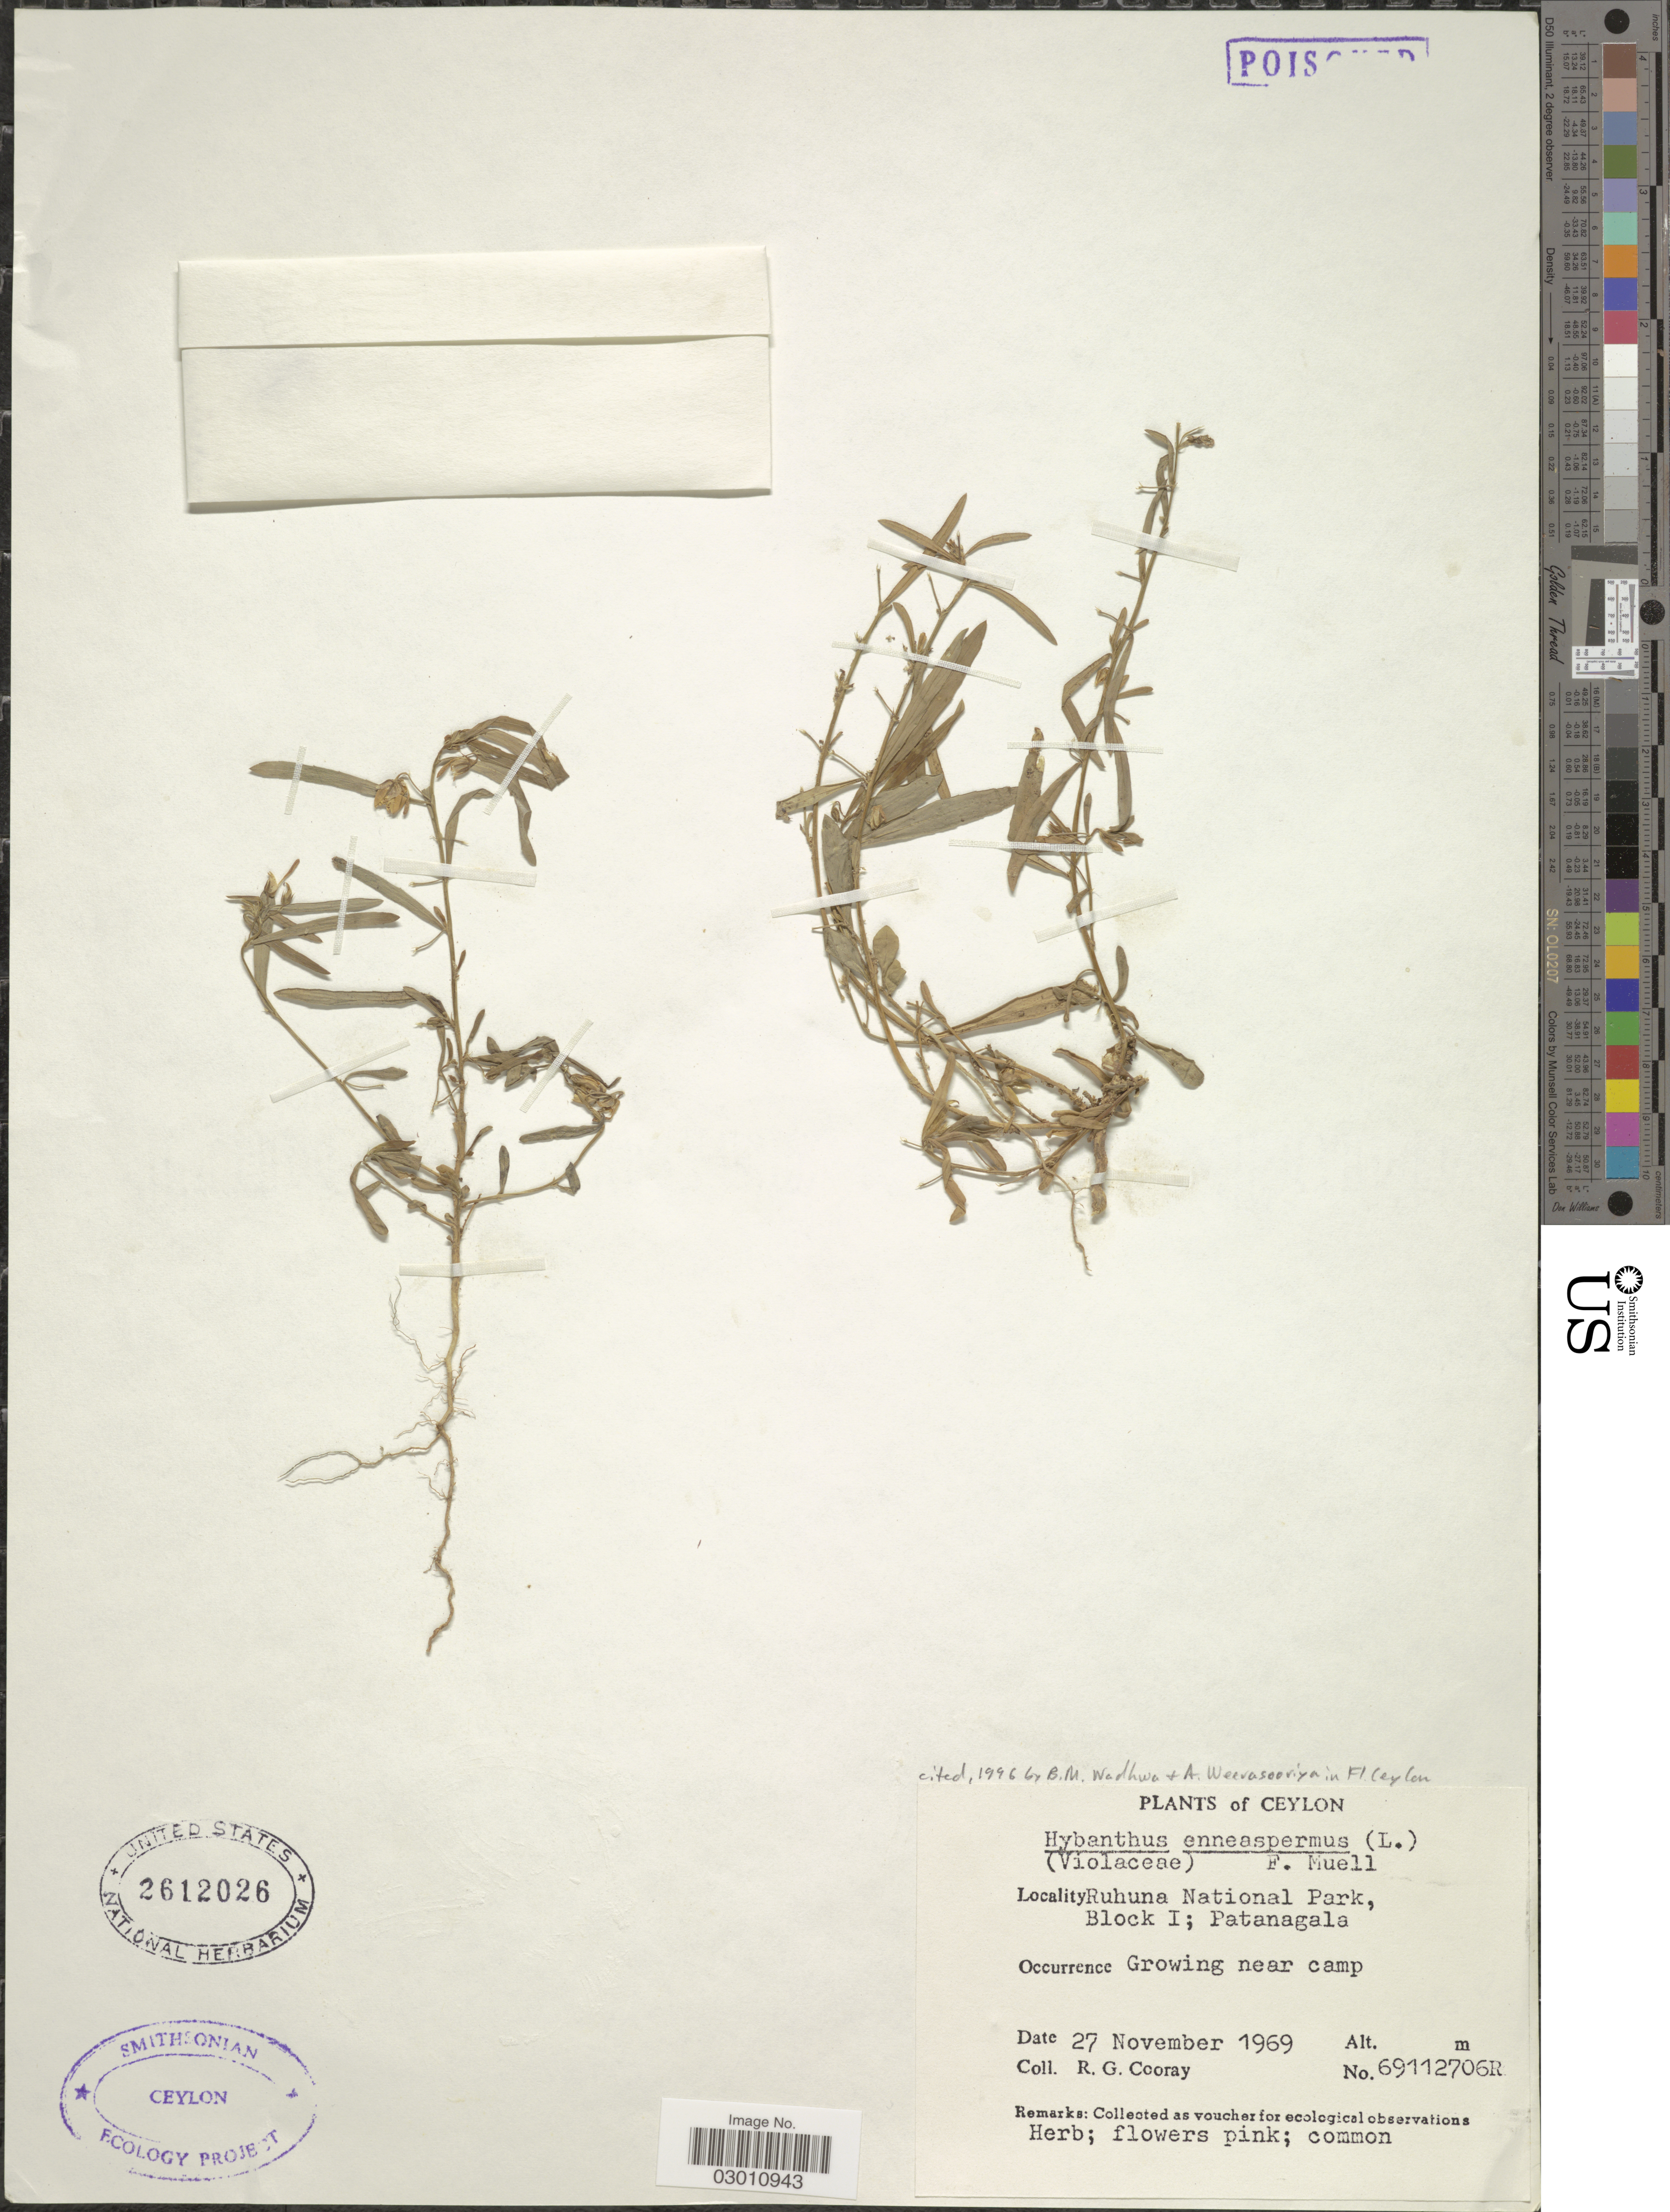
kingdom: Plantae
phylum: Tracheophyta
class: Magnoliopsida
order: Malpighiales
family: Violaceae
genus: Pigea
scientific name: Pigea enneasperma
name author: (L.) P.I. Forst.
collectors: R. Cooray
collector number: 69112706R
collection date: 1969-11-27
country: Sri Lanka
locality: Ceylon. Ruhuna National Park, Block I; Patanagala. Growing near camp.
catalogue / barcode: US 2612026